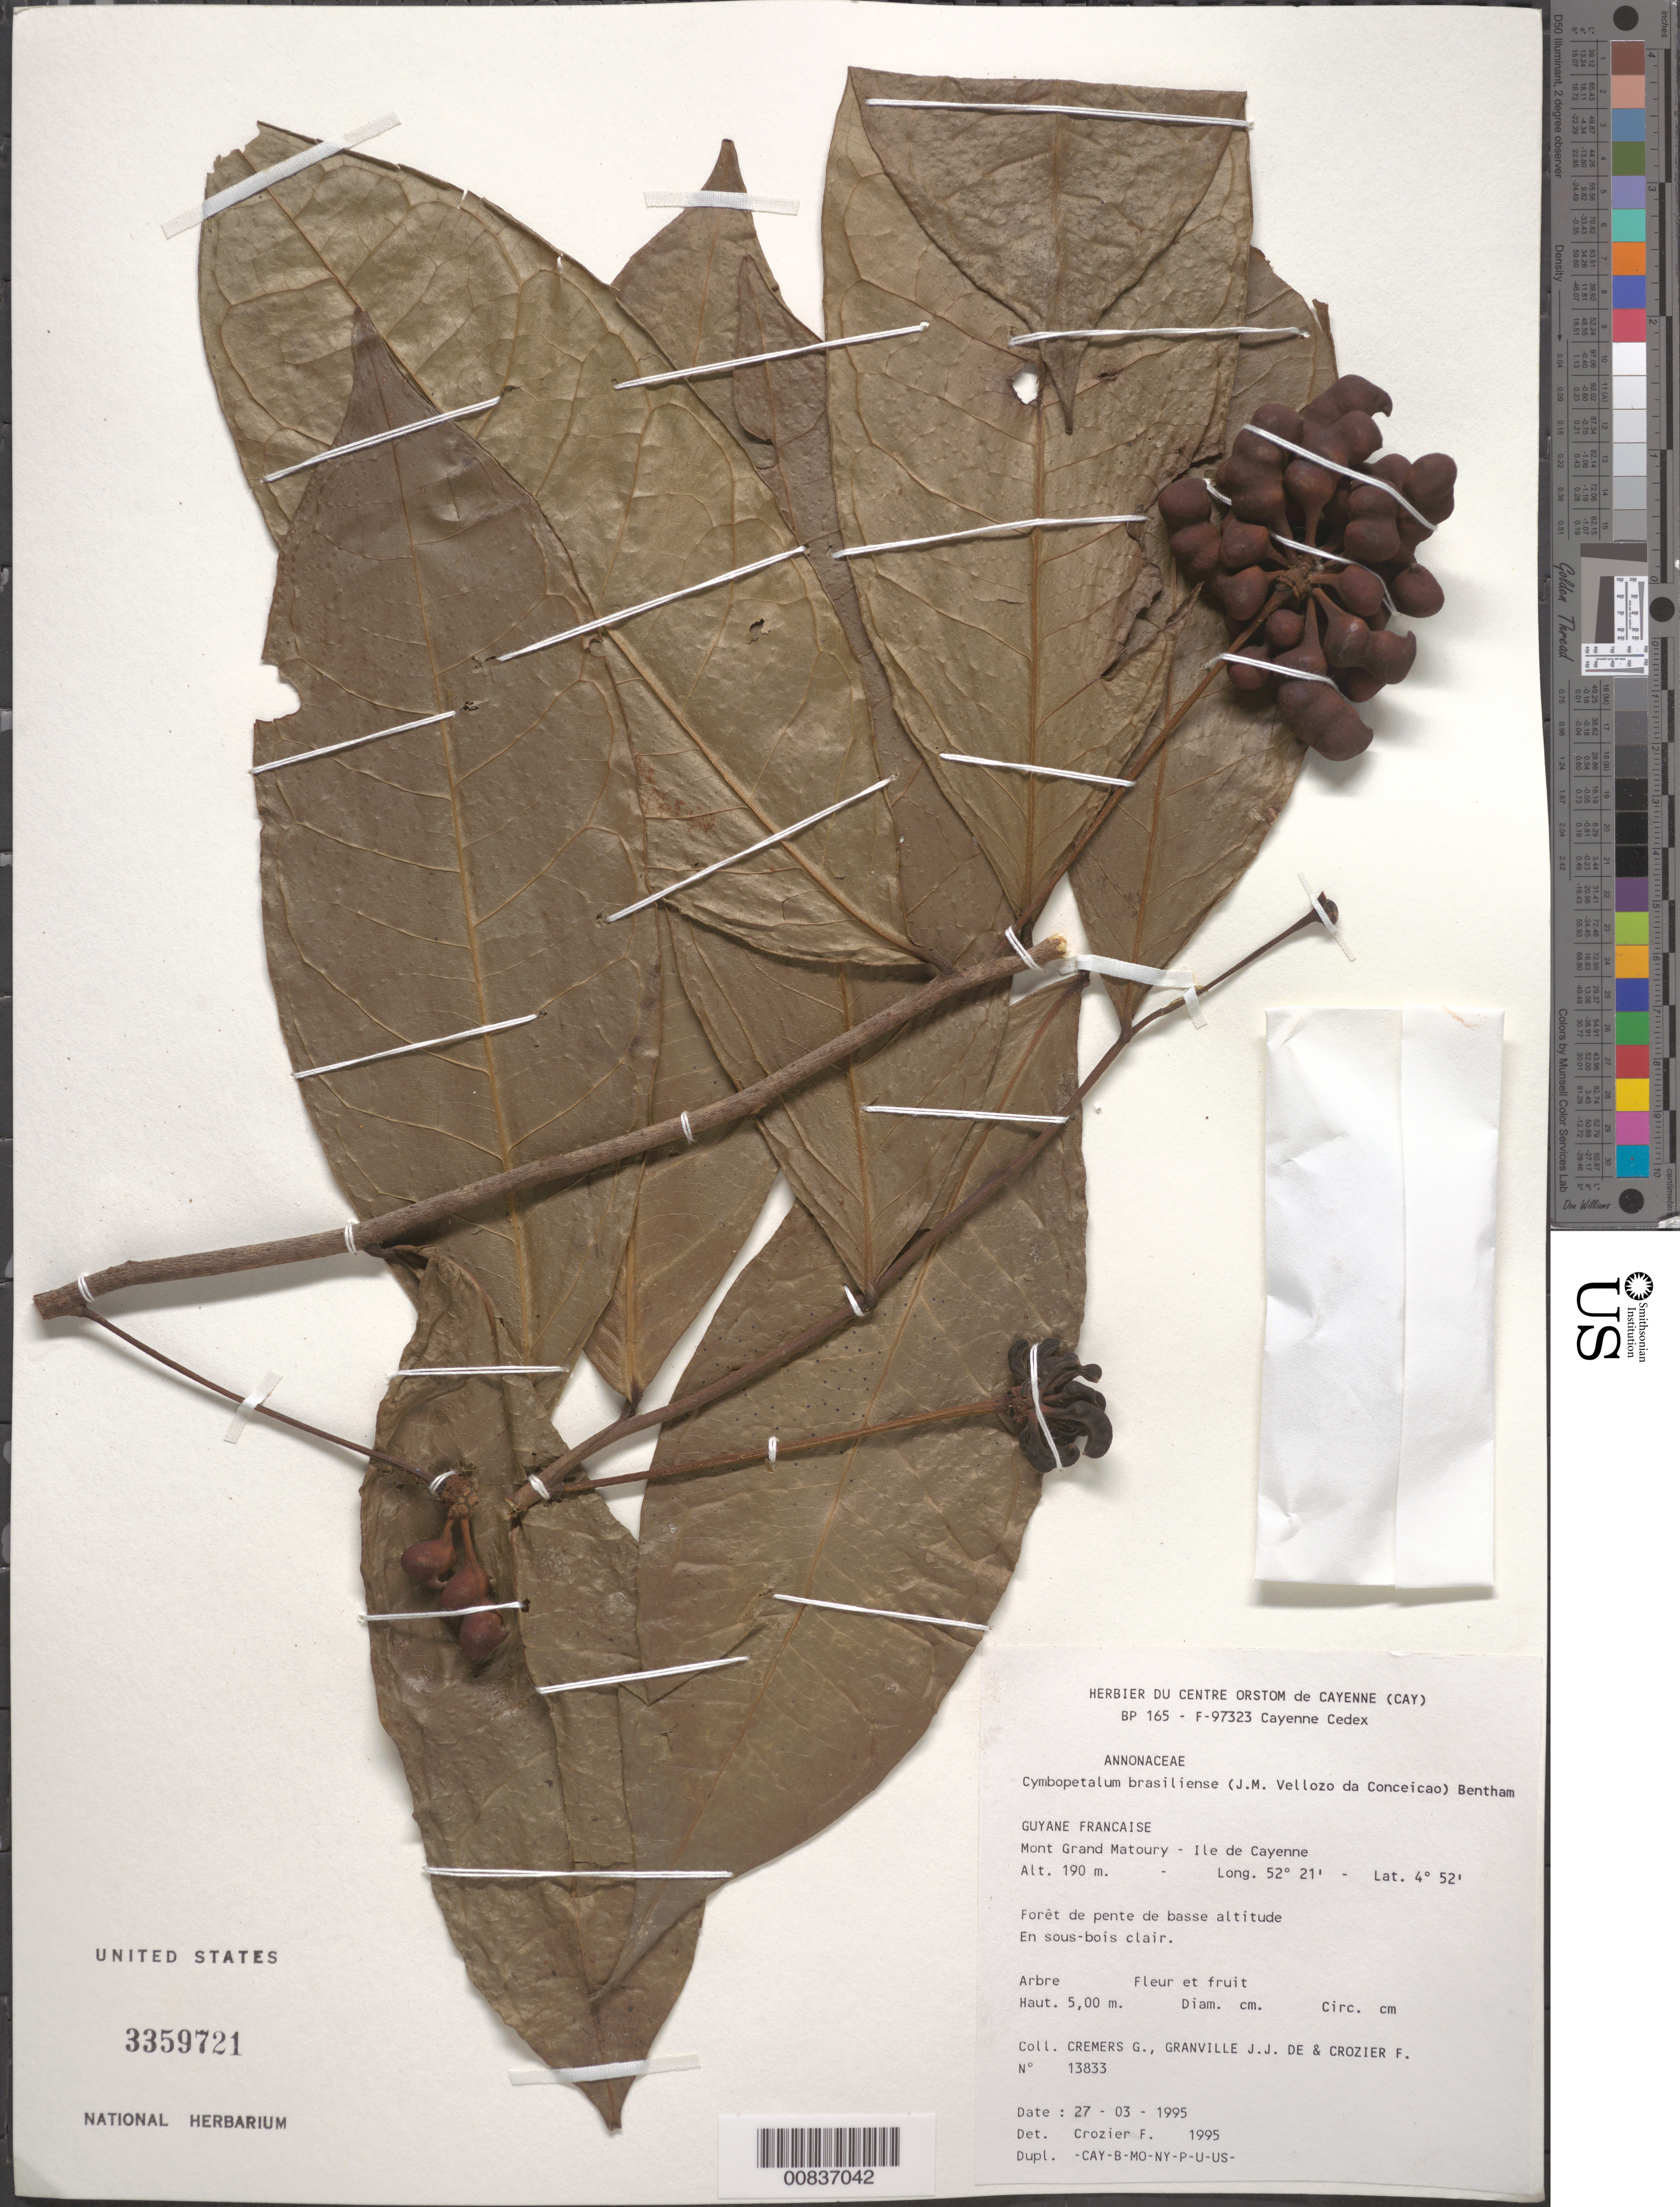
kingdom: Plantae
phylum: Tracheophyta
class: Magnoliopsida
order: Magnoliales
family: Annonaceae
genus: Cymbopetalum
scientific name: Cymbopetalum brasiliense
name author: (Vell.) Benth. ex Baill.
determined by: Crozier, F.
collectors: G. Cremers, J.-J. de Granville & F. Crozier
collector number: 13833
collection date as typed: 27-Mar-95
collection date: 1995-03-27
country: French Guiana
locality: Mont Grand Matoury, Ile de Cayenne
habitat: Forêt de pente de basse altitude, en sous bois clair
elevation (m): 190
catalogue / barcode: US 3359721